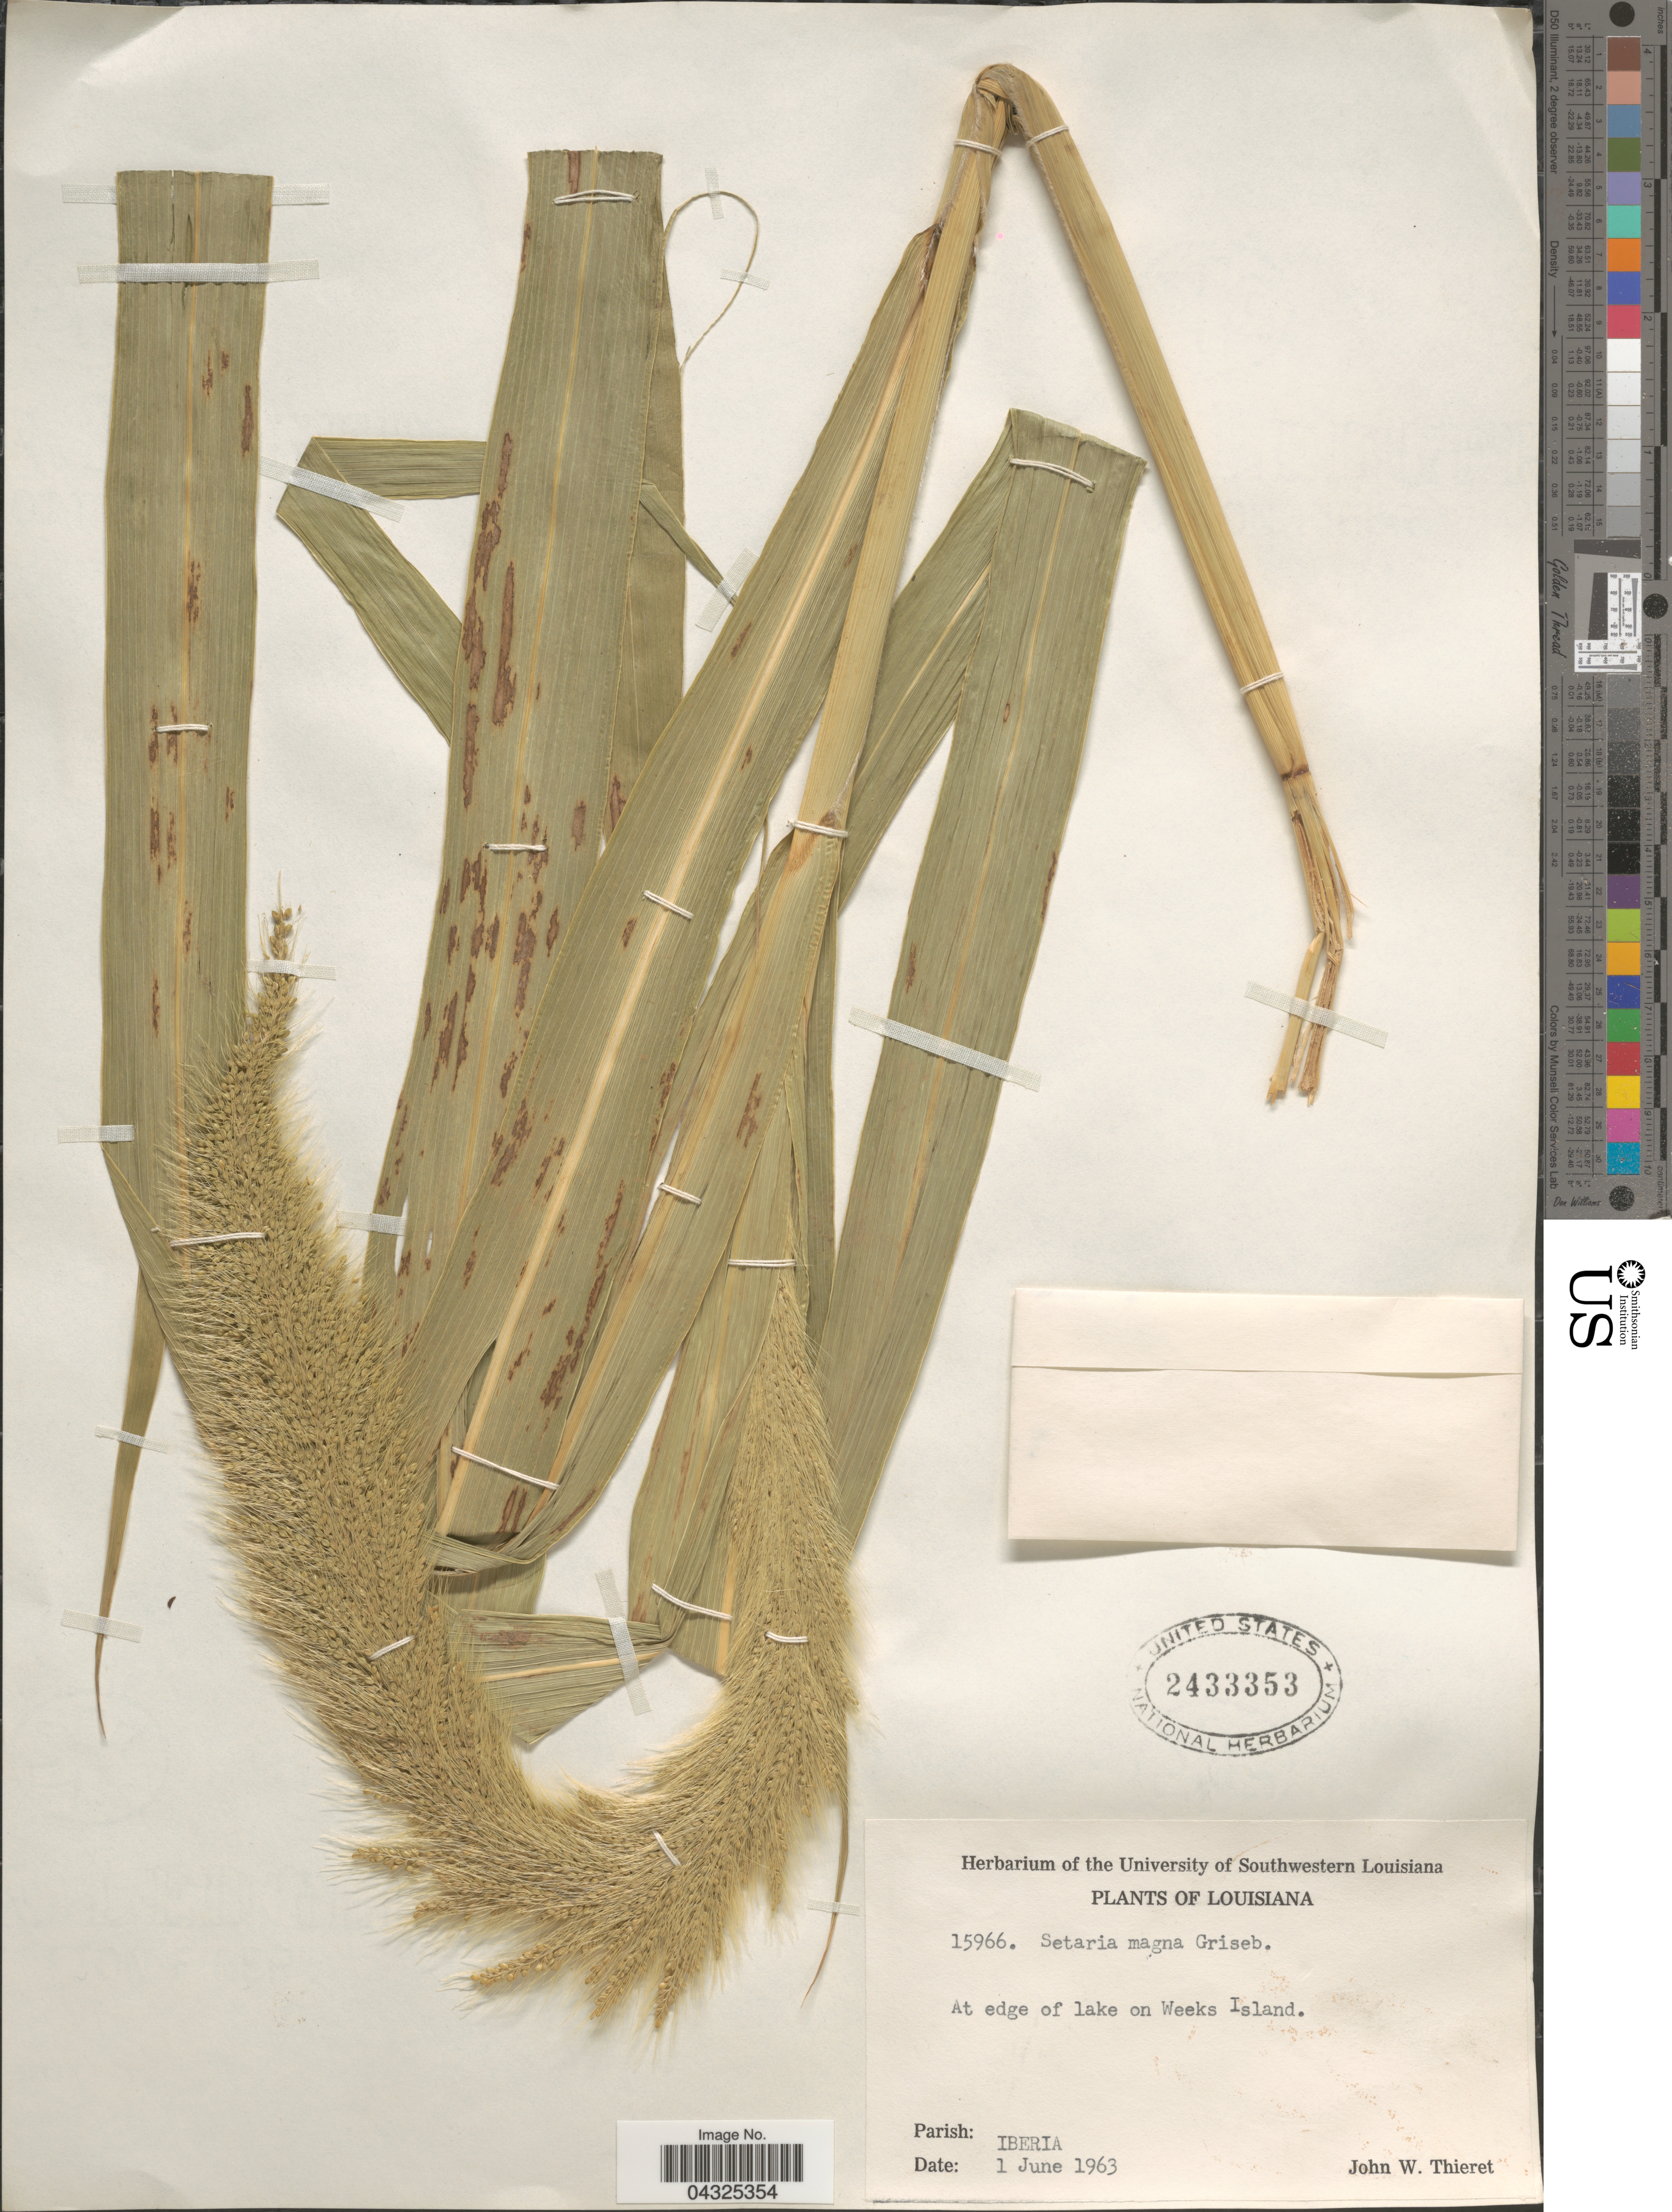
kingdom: Plantae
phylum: Tracheophyta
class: Liliopsida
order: Poales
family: Poaceae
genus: Setaria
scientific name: Setaria magna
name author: Griseb.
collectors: J. W. Thieret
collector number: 15966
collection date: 1963-06-01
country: United States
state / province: Louisiana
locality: At edge of lake on Weeks Island. Parish: Iberia.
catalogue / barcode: US 2433353